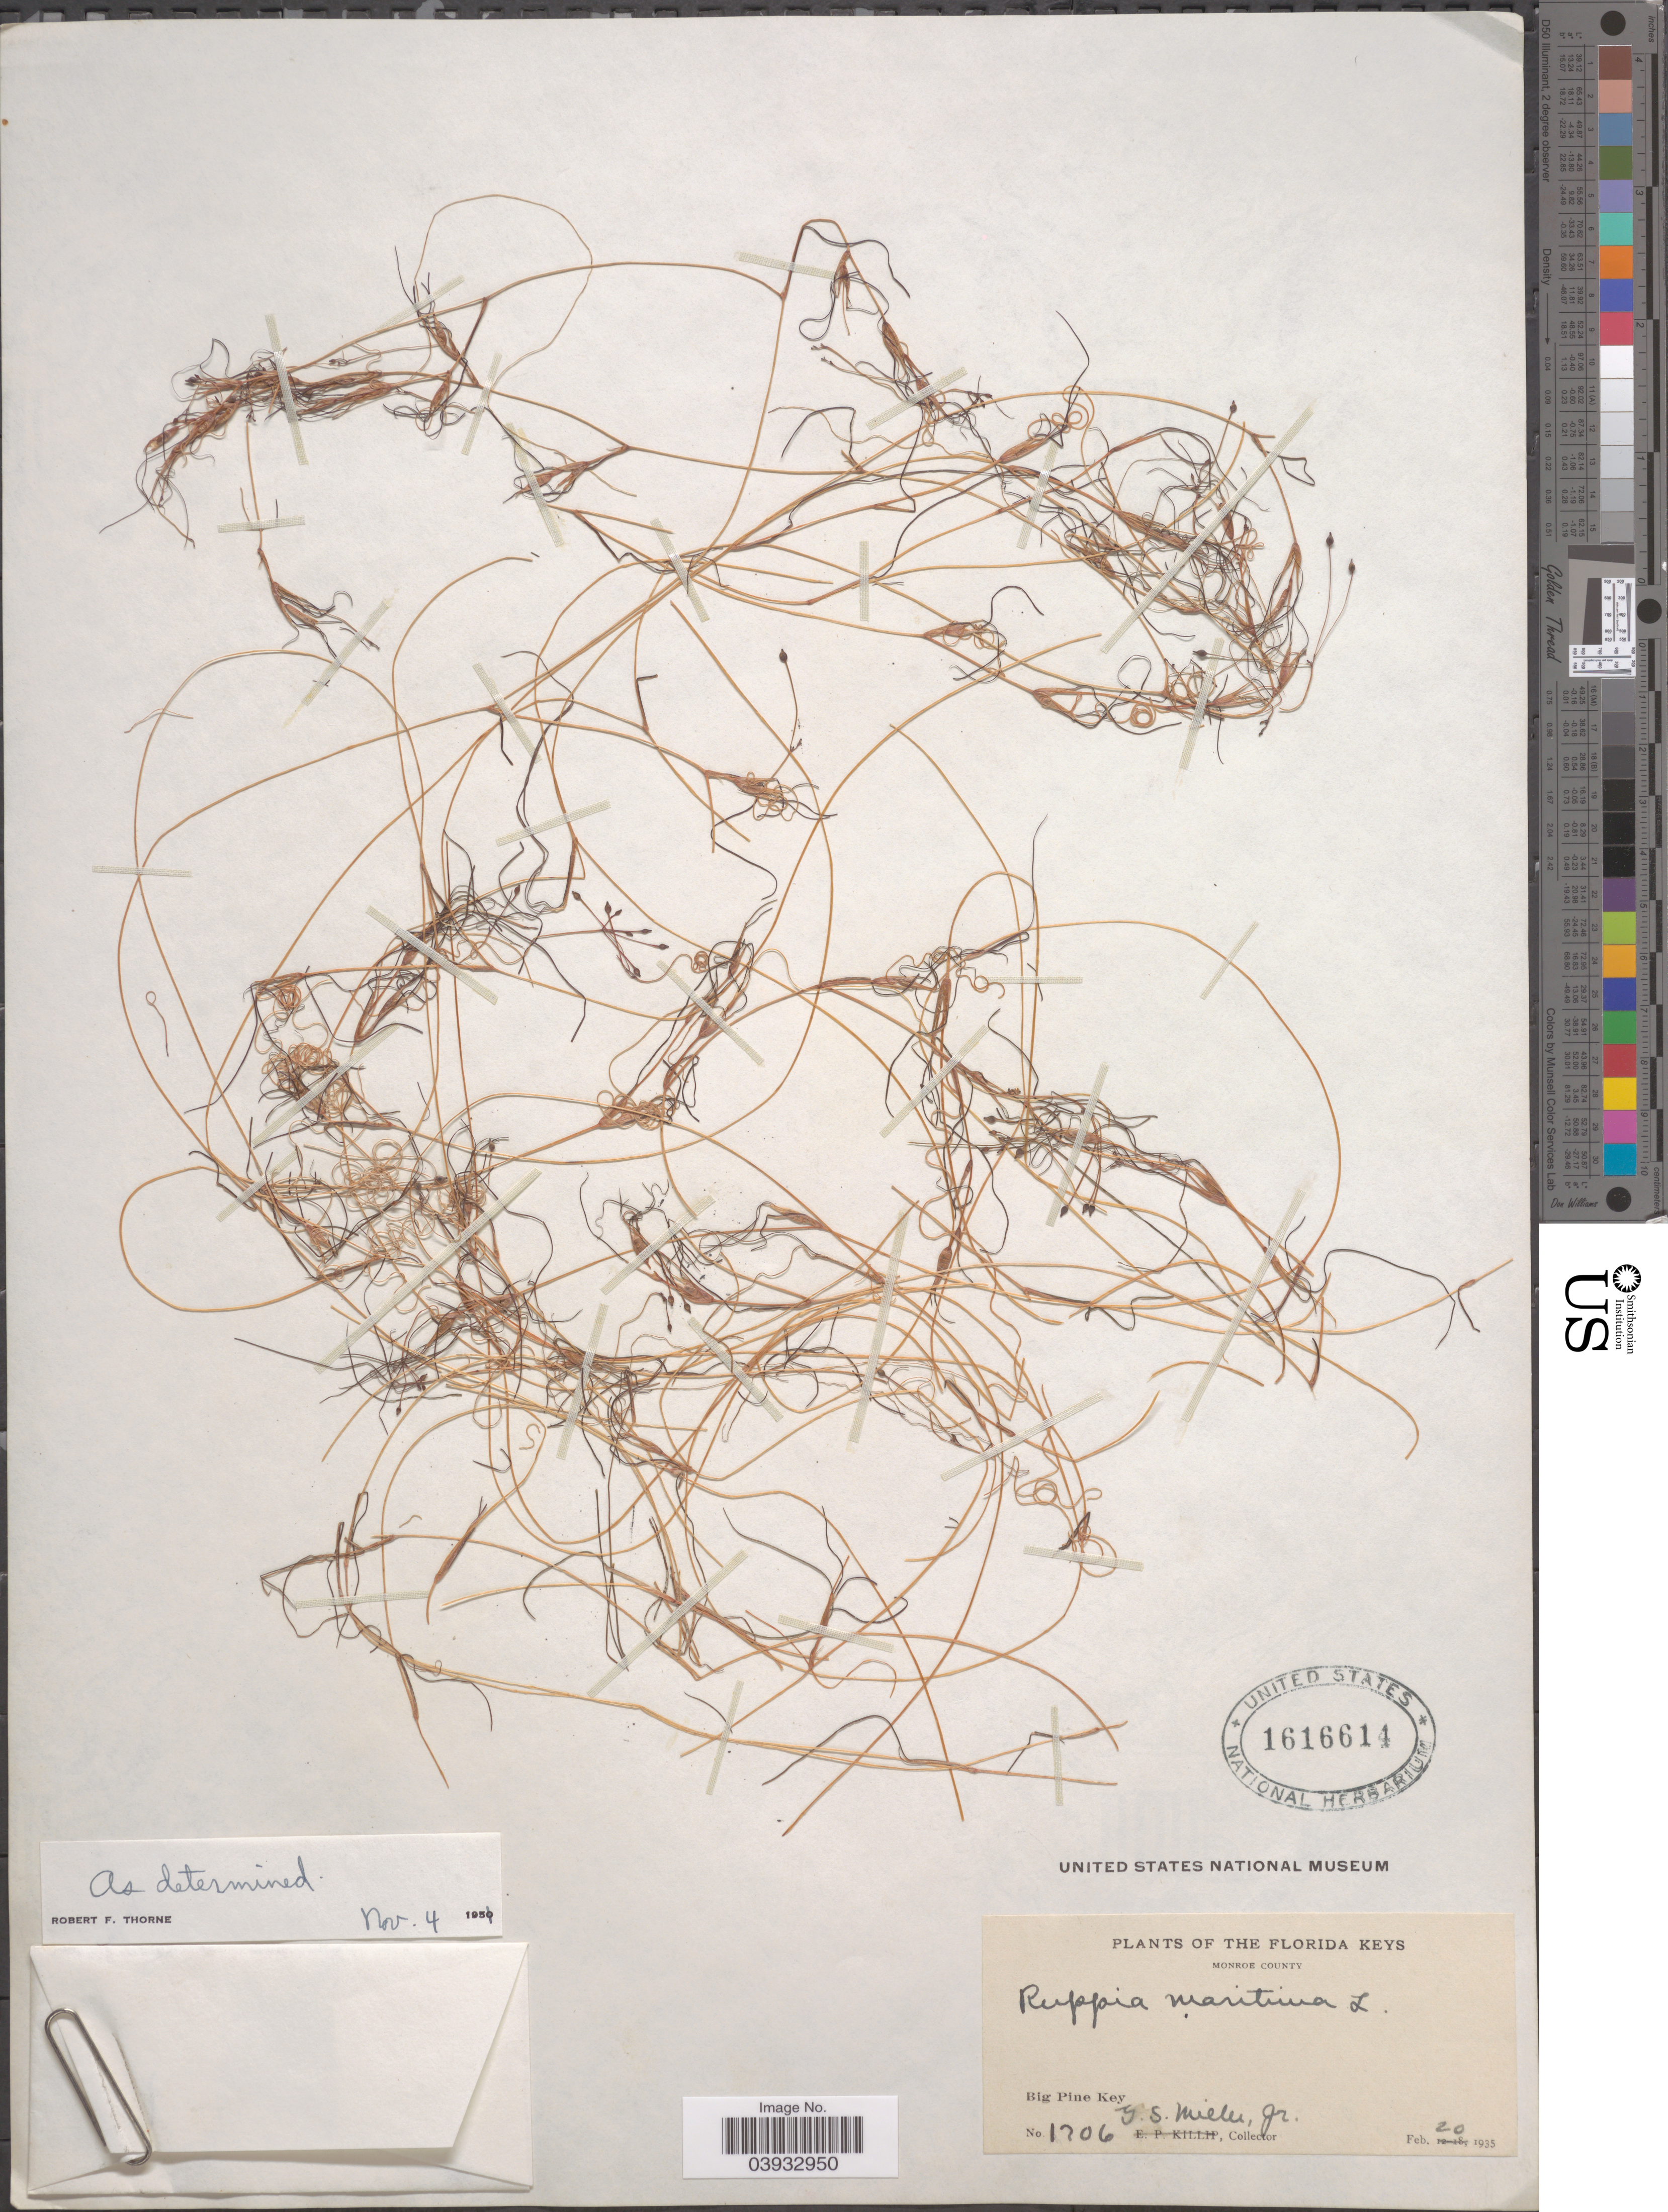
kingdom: Plantae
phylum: Tracheophyta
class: Liliopsida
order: Alismatales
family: Ruppiaceae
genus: Ruppia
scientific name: Ruppia maritima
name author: L.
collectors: G. S. Miller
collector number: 1706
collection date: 1935-02-20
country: United States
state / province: Florida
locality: The Florida Keys. Monroe County. Big Pine Key.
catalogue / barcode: US 1616614